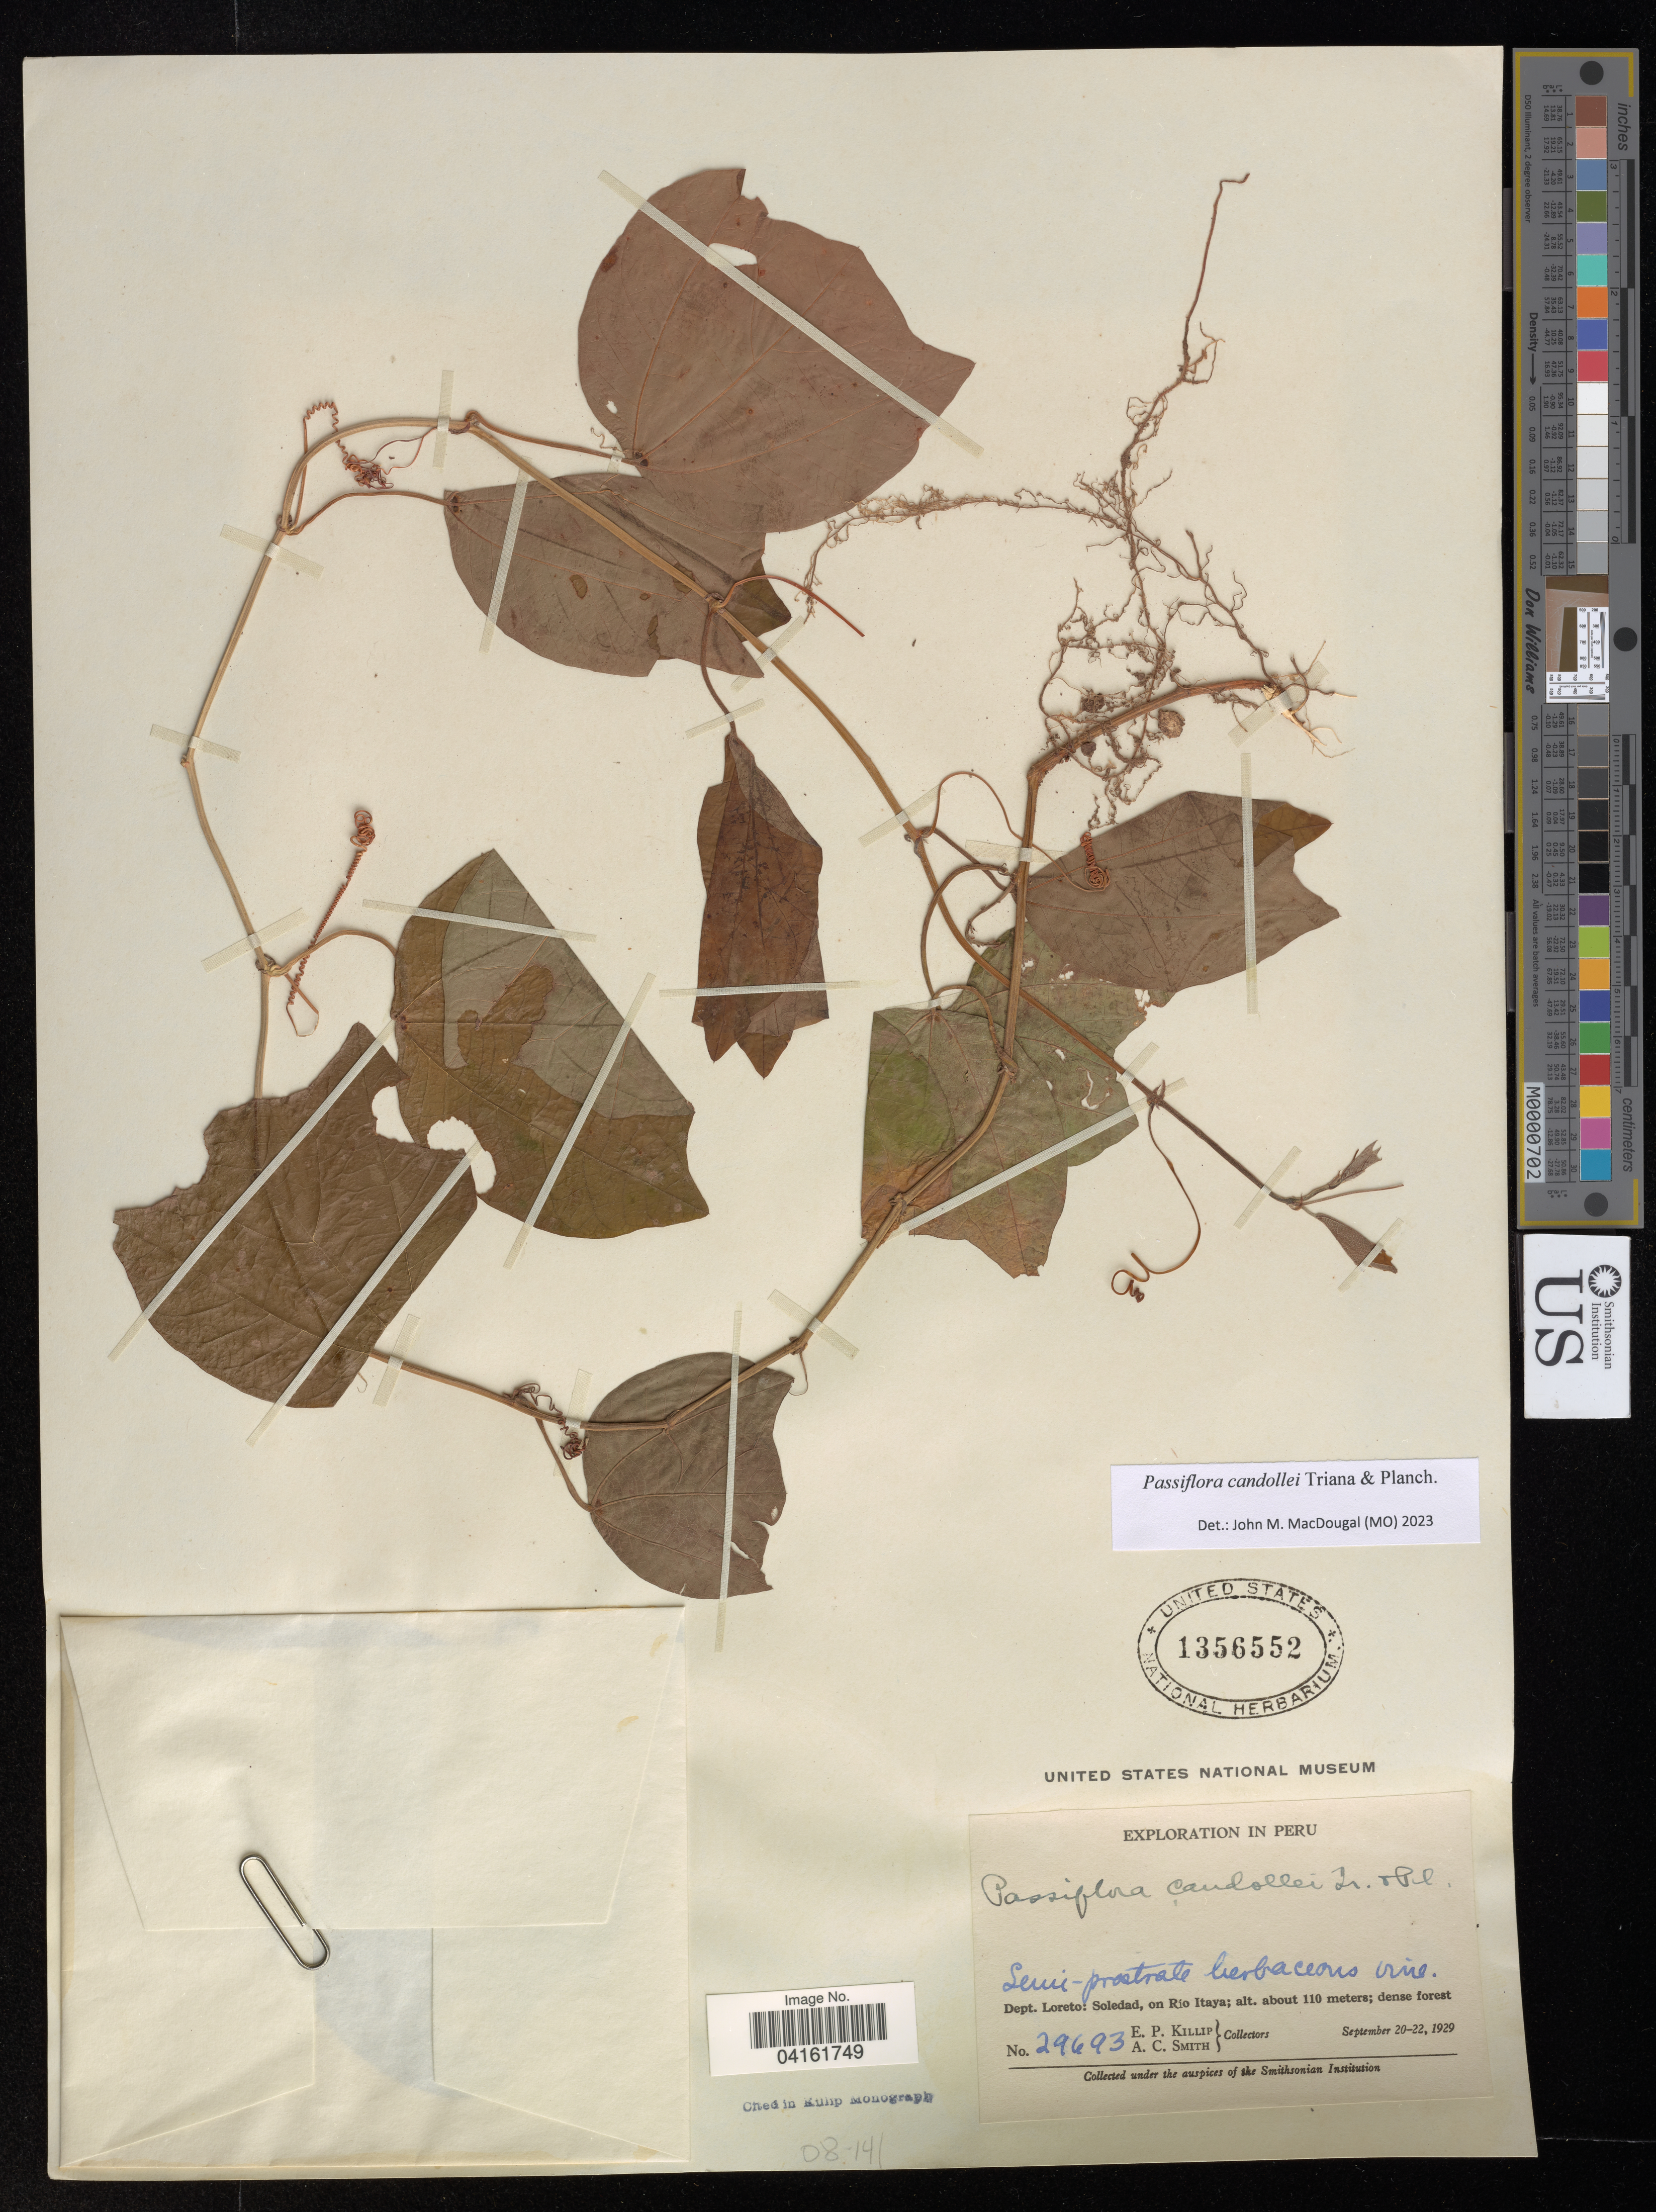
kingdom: Plantae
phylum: Tracheophyta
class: Magnoliopsida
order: Malpighiales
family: Passifloraceae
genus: Passiflora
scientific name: Passiflora candollei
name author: Triana & Planch.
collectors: E. P. Killip & A. C. Smith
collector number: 29693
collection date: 1929-09-20/1929-09-22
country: Peru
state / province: Loreto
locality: Soledad, on Río Itaya.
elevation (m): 110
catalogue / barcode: US 1356552